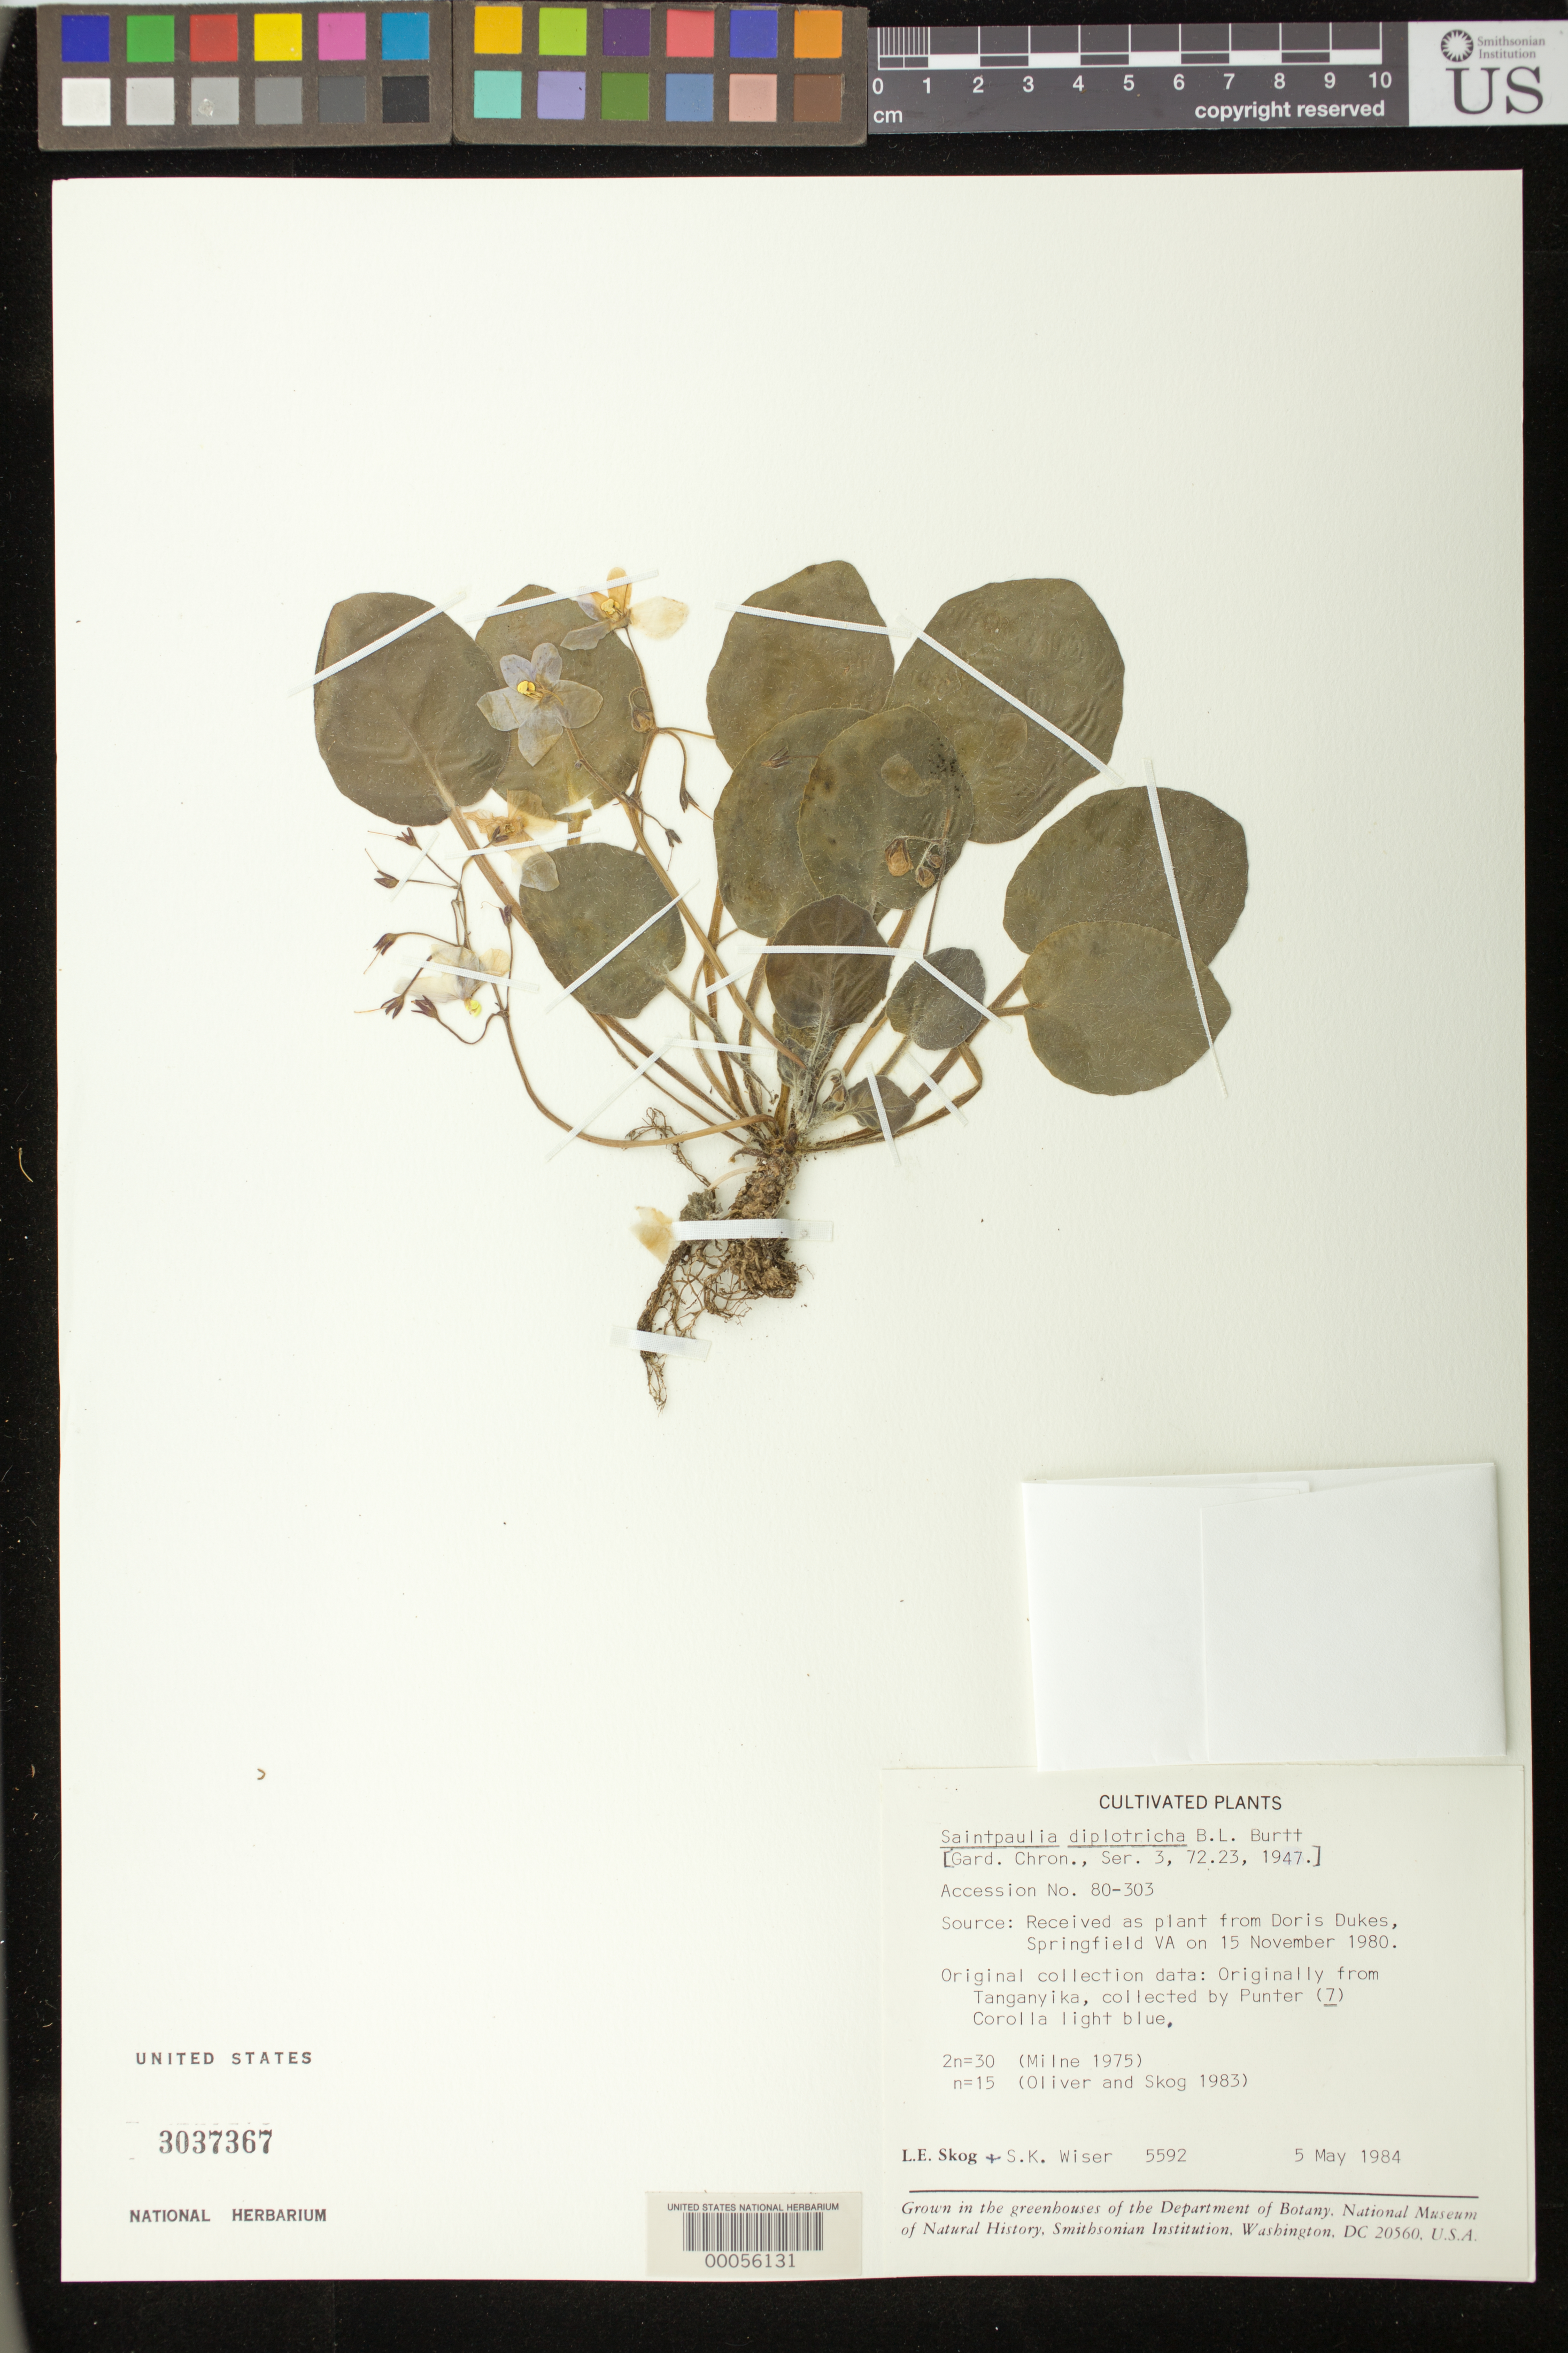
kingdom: Plantae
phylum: Tracheophyta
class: Magnoliopsida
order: Lamiales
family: Gesneriaceae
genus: Streptocarpus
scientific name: Streptocarpus ionanthus subsp. ionanthus var. diplotrichus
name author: (B.L. Burtt) Christenh.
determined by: Skog, Laurence E.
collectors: L. E. Skog & S. Wiser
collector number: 5592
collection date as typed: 05 May 1984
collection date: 1984-05-05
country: United States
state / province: District of Columbia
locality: greenhouses of the Department of Botany, National Museum of Natural History, Smithsonian Institution, Washington, DC 20560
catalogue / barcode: US 3037367